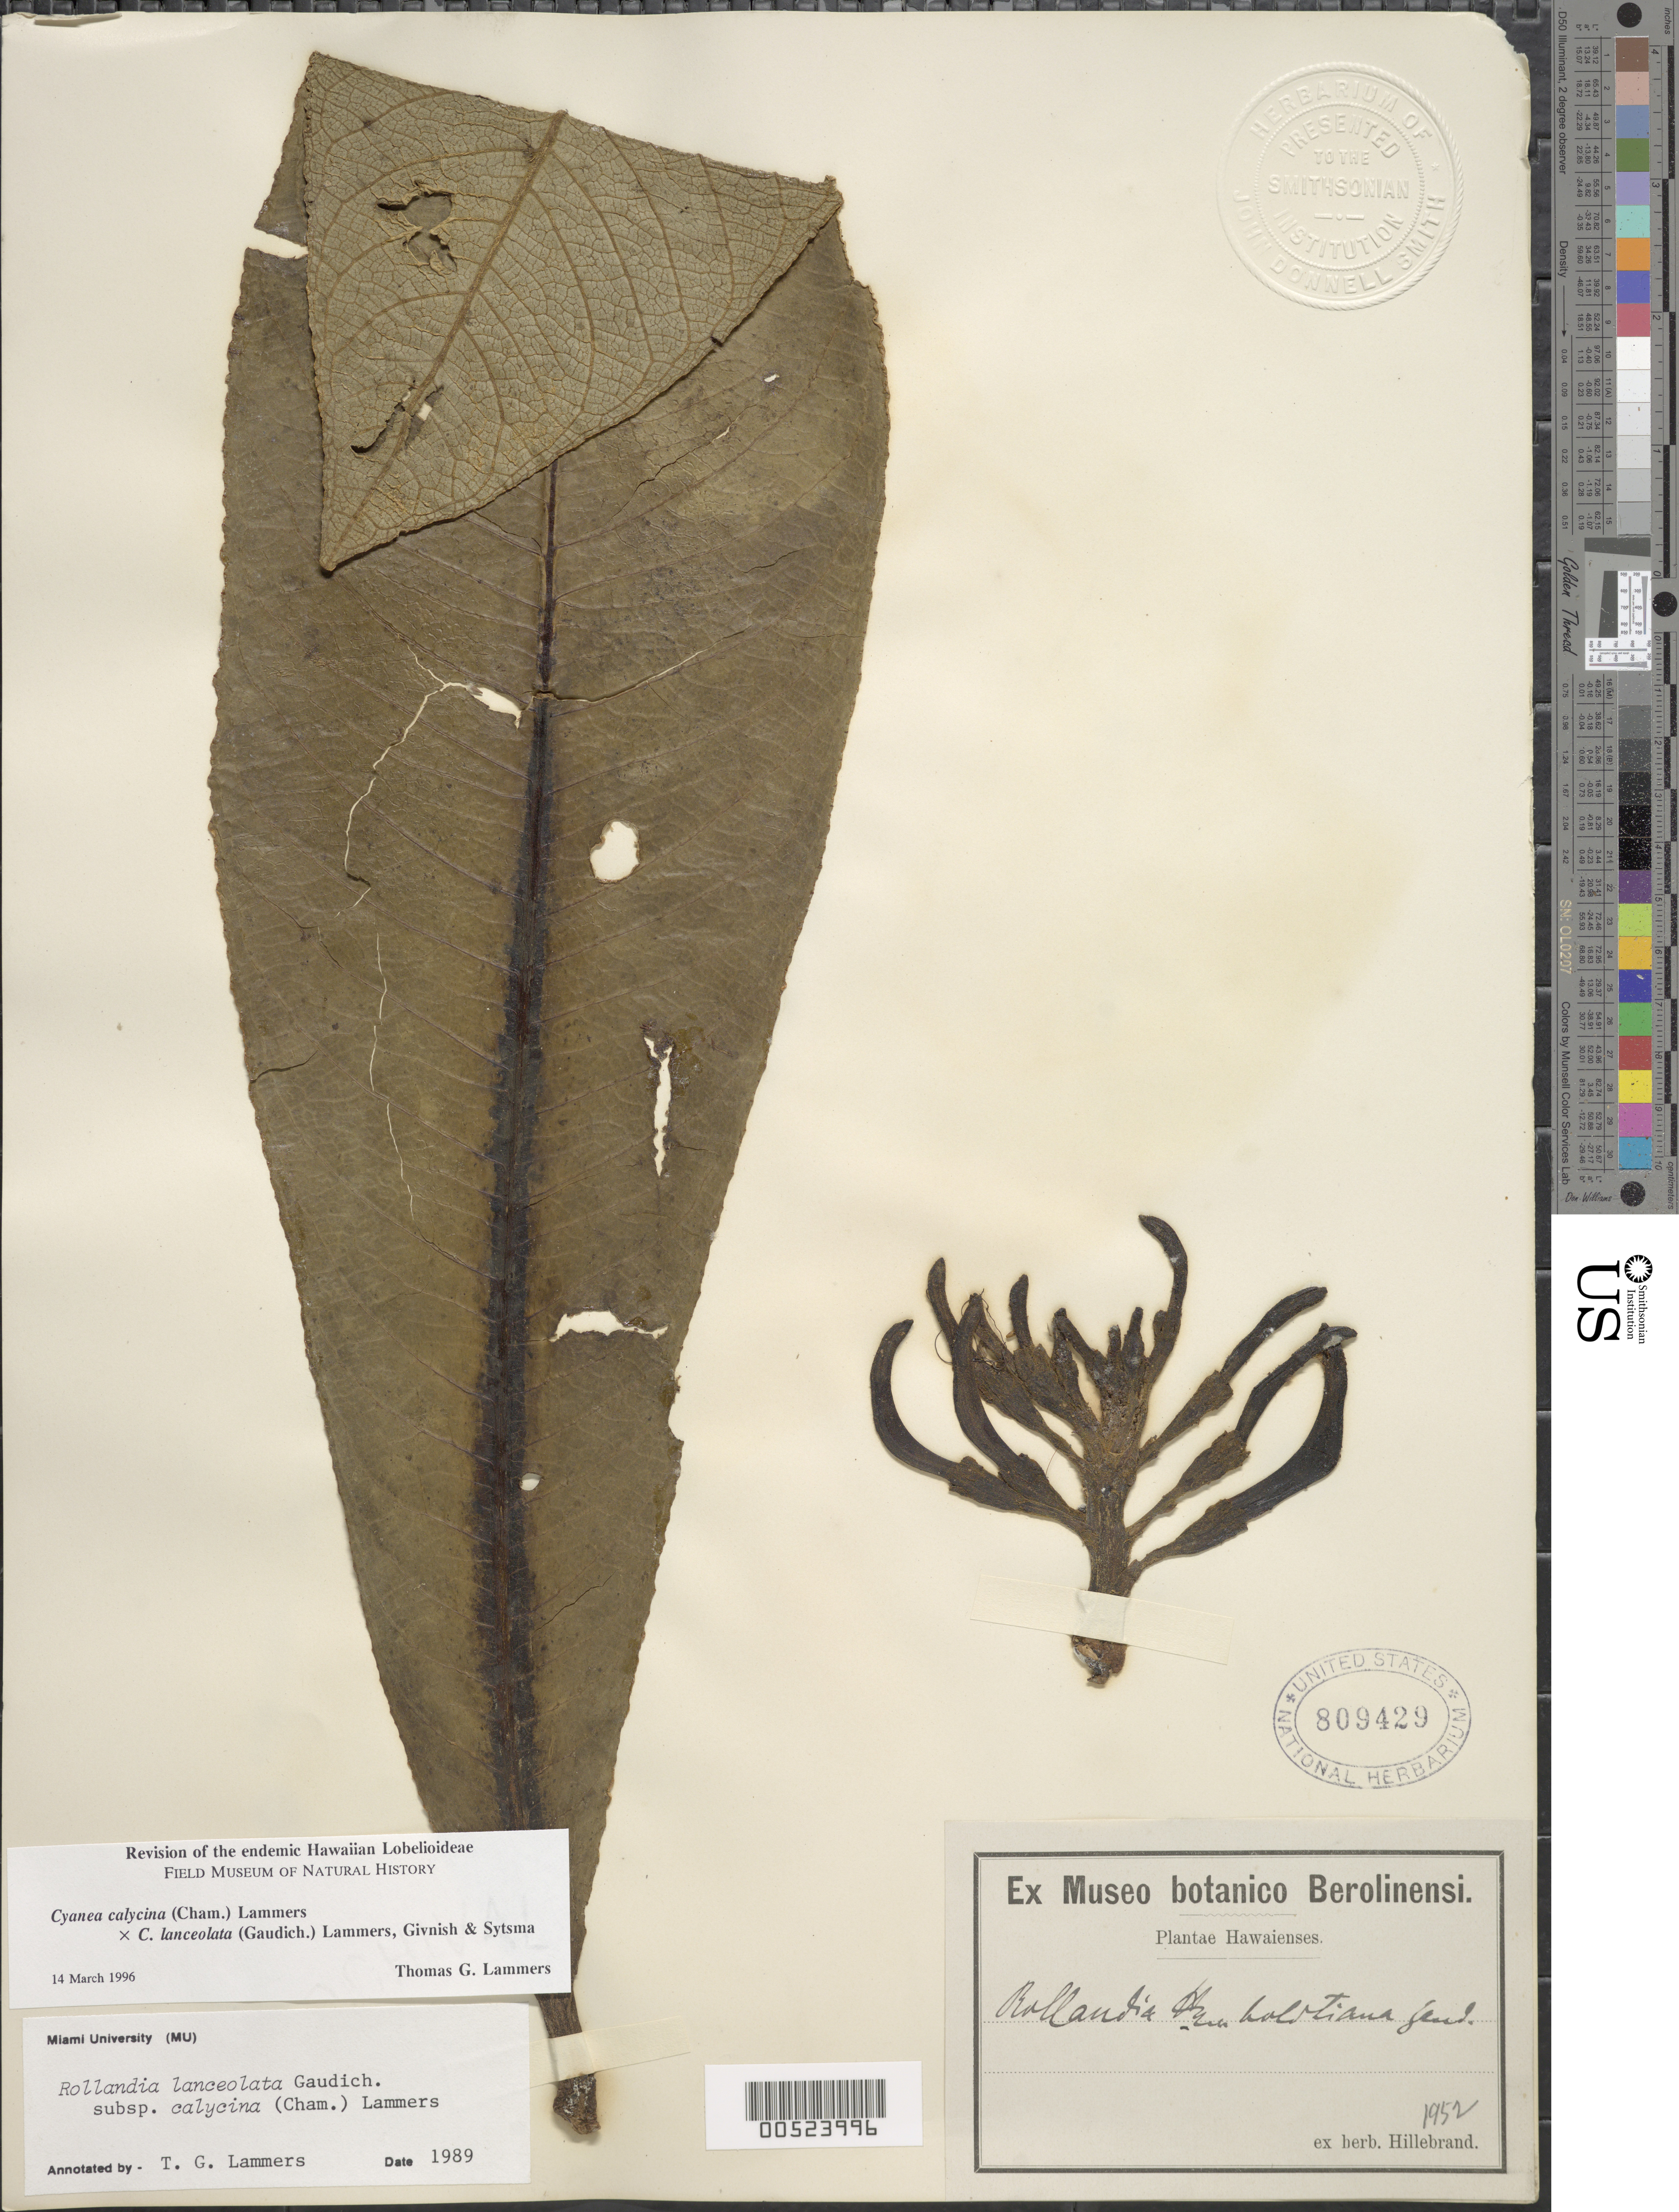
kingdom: Plantae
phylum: Tracheophyta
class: Magnoliopsida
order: Asterales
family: Campanulaceae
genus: Cyanea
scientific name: Cyanea calycina x C. lanceolata (Gaudich.) Lammers et al.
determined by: Lammers, T. G.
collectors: W. Hillebrand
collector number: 1952?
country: United States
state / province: Hawaii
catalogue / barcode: US 809429